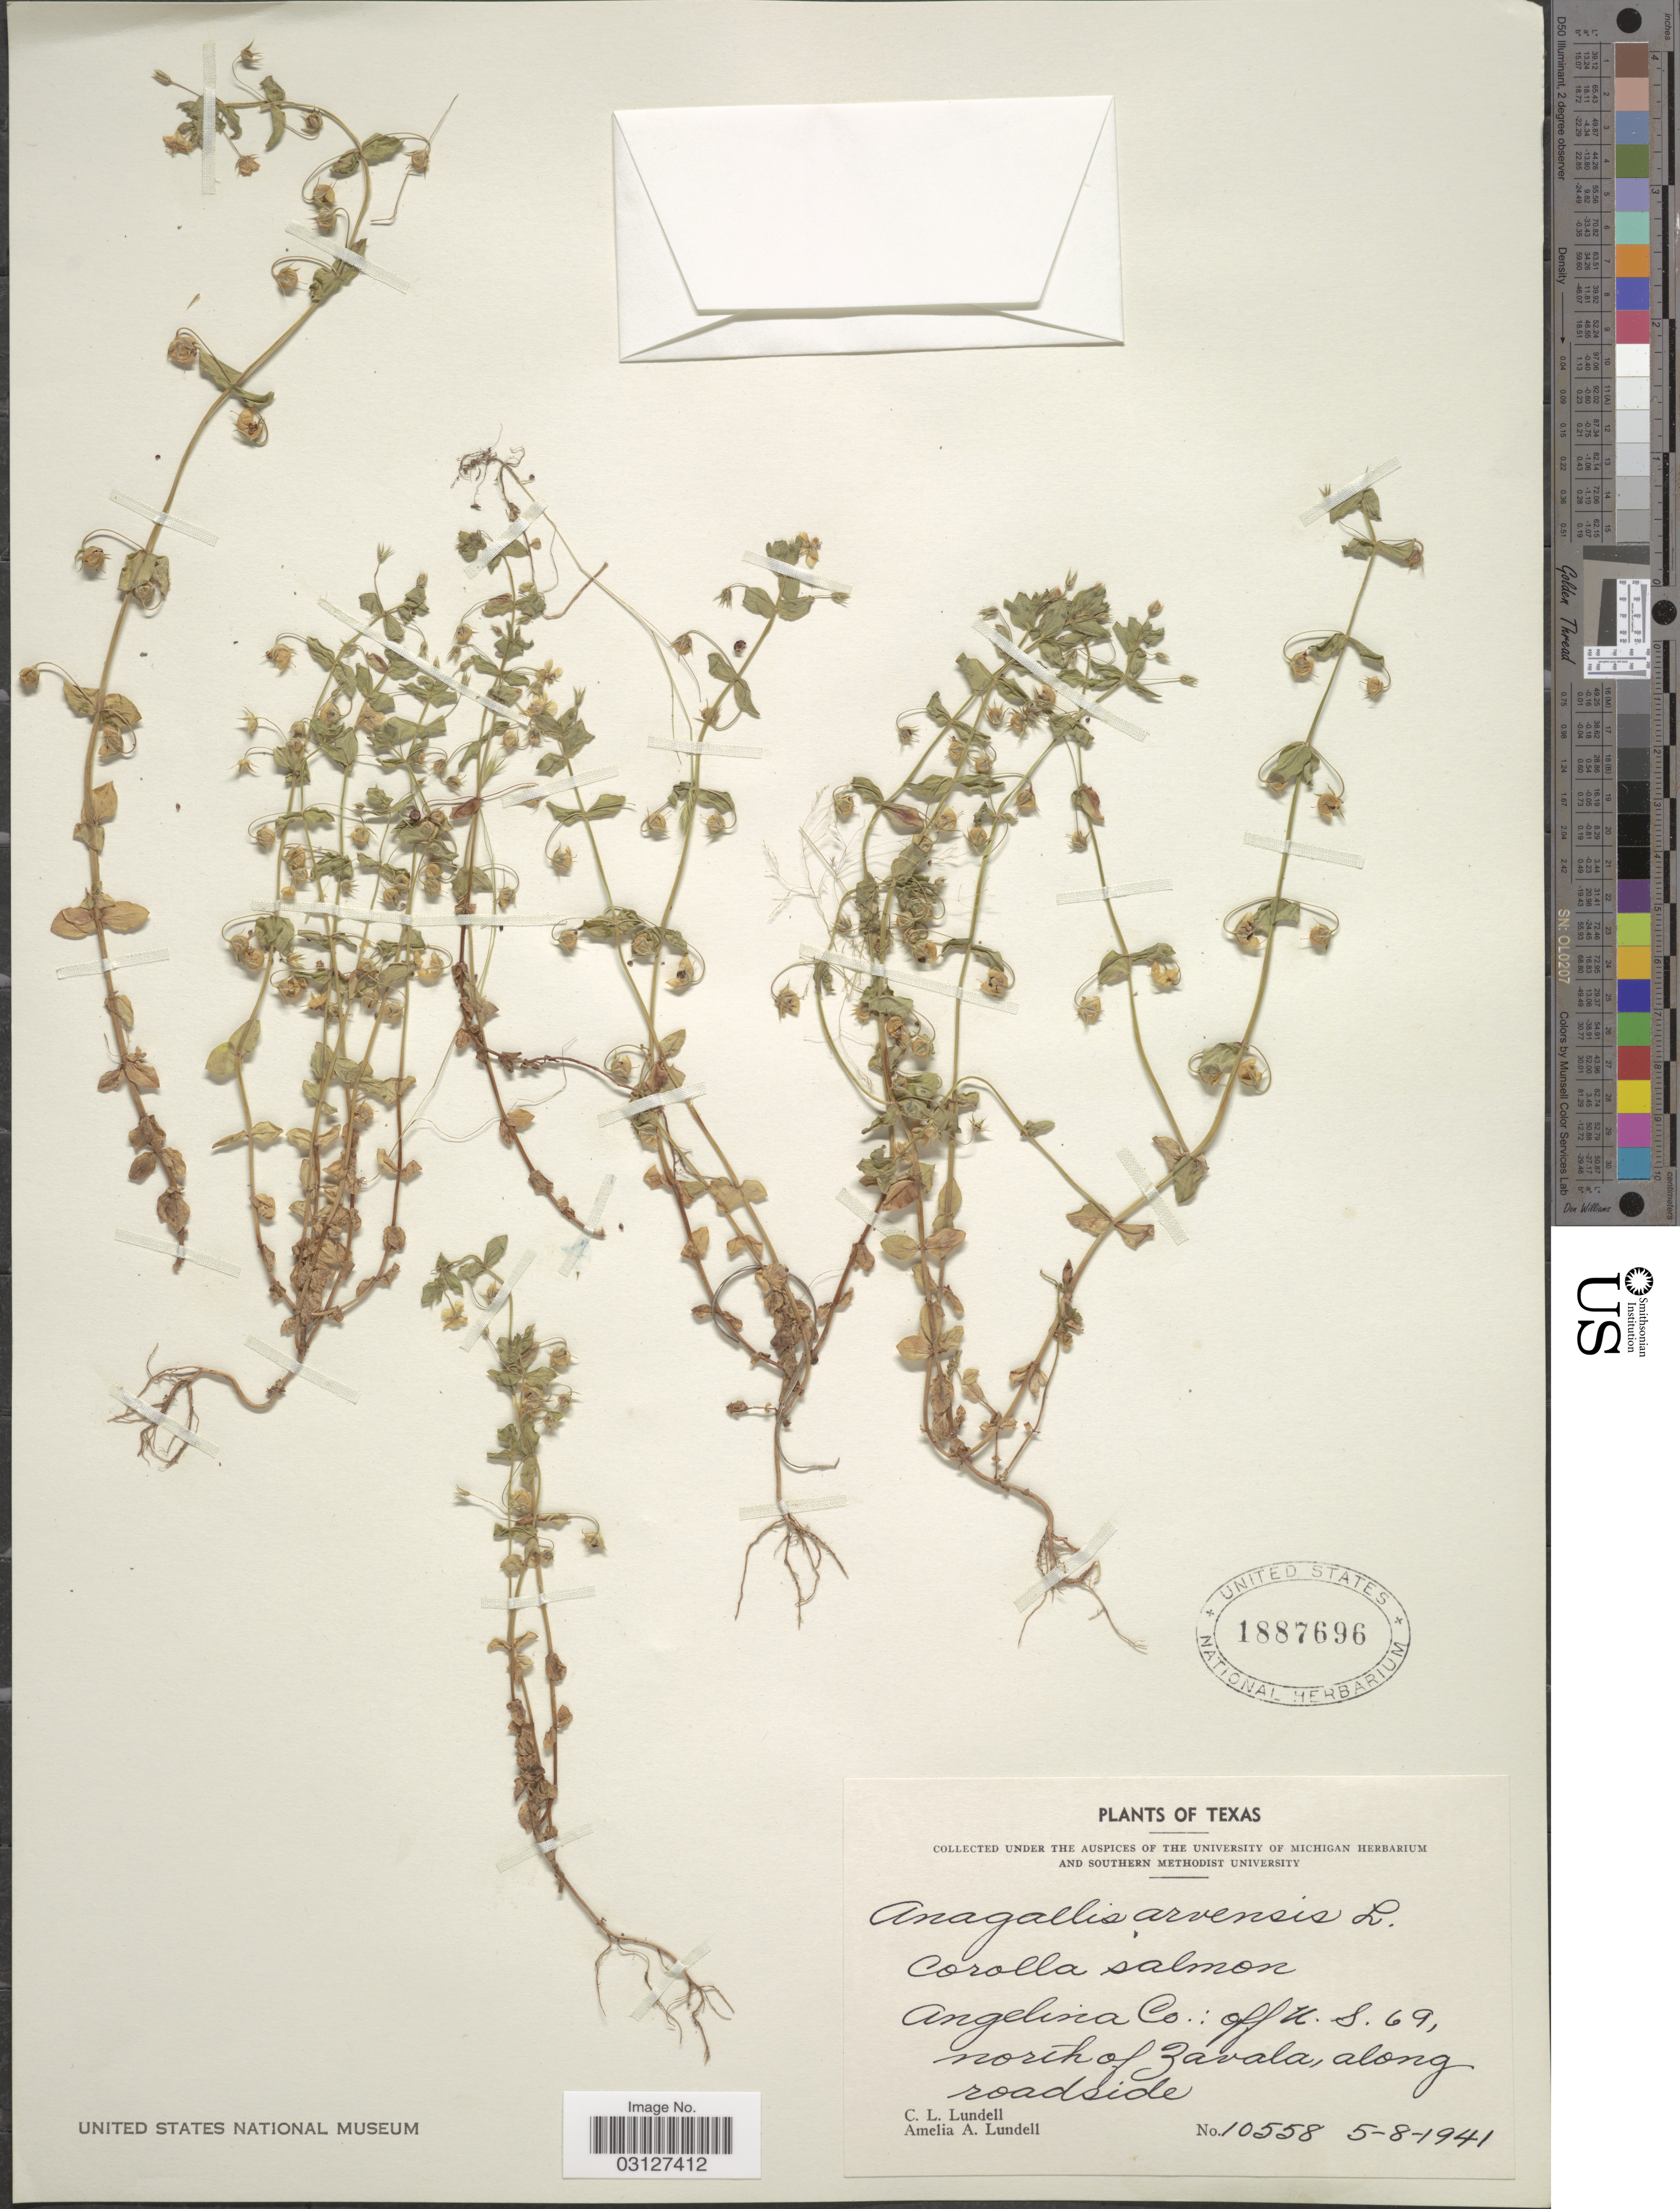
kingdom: Plantae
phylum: Tracheophyta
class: Magnoliopsida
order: Ericales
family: Primulaceae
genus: Anagallis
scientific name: Anagallis arvensis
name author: L.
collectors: C. L. Lundell & A. A. Lundell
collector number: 10558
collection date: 1941-05-08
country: United States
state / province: Texas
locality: Angelino Co.: off U.S. 69, north of Zavala, along roadside.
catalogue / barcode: US 1887696